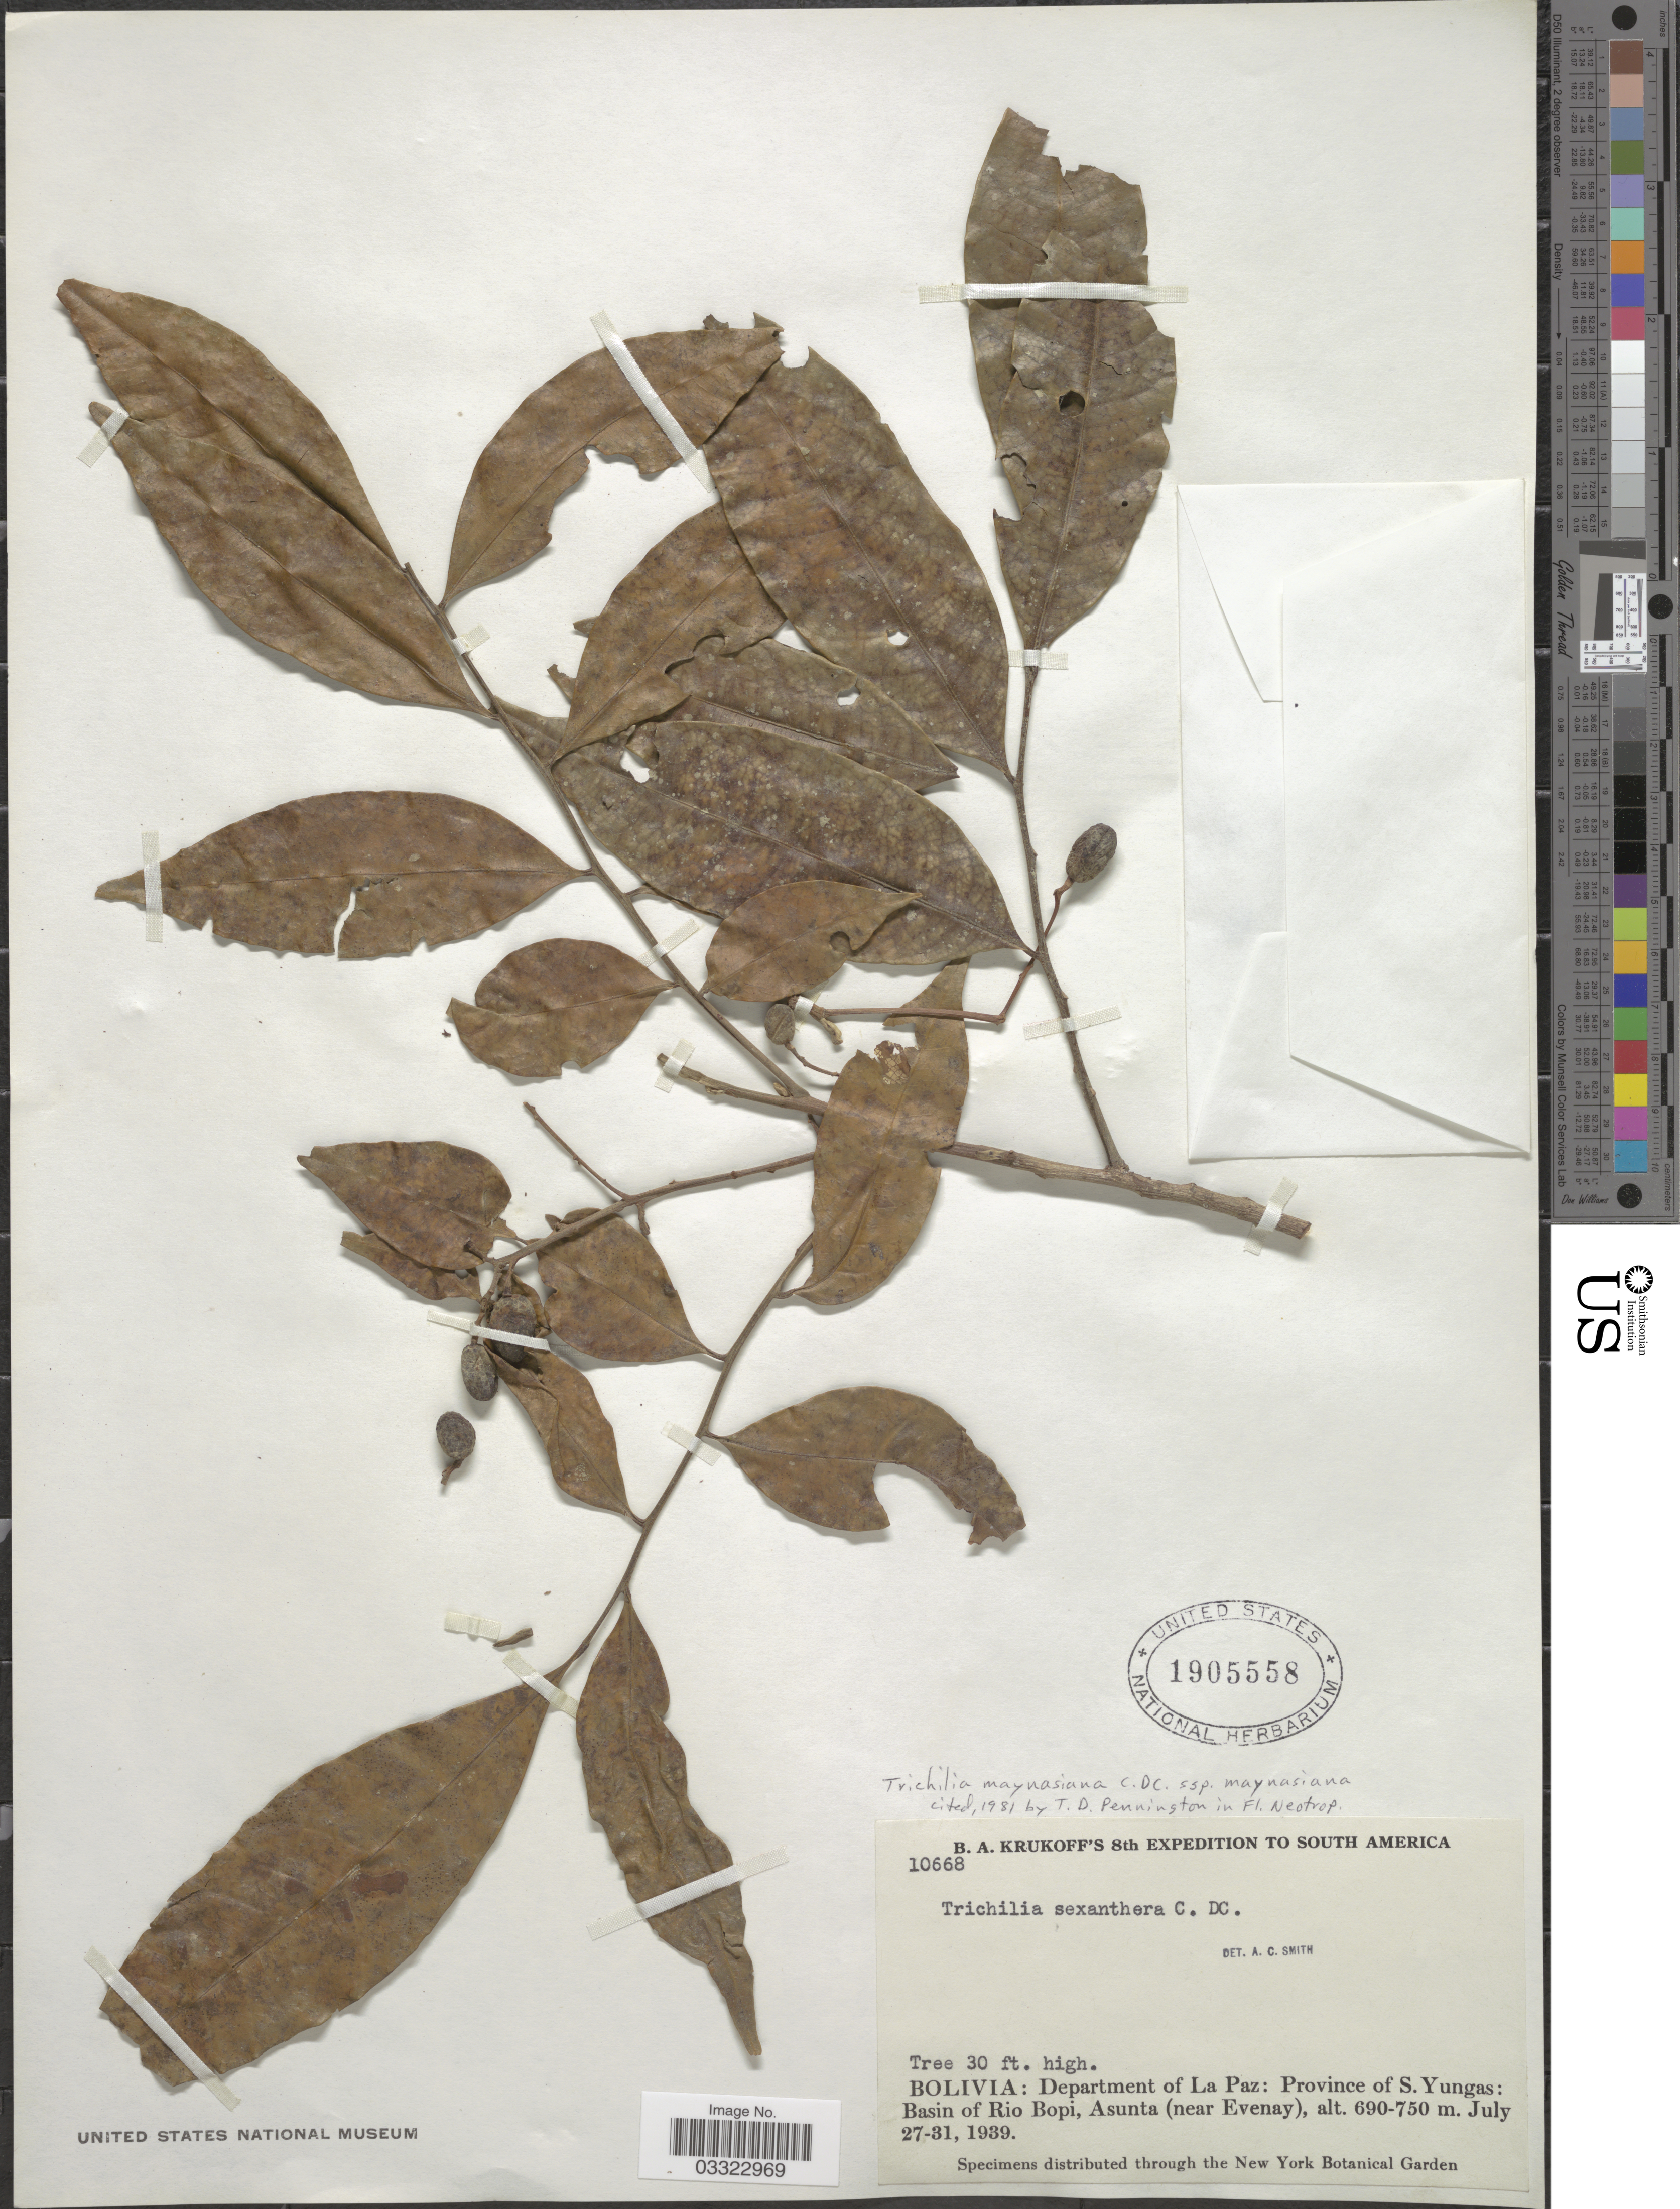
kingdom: Plantae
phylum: Tracheophyta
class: Magnoliopsida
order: Sapindales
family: Meliaceae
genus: Trichilia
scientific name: Trichilia maynasiana subsp. maynasiana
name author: C. DC.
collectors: B. A. Krukoff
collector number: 10668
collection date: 1939-07-27/1939-07-31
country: Bolivia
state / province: La Paz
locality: Department of La Paz: Province of S. Yungas: Basin of Rio Bopi, Asunta (near Evenay).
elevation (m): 690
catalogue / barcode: US 1905558